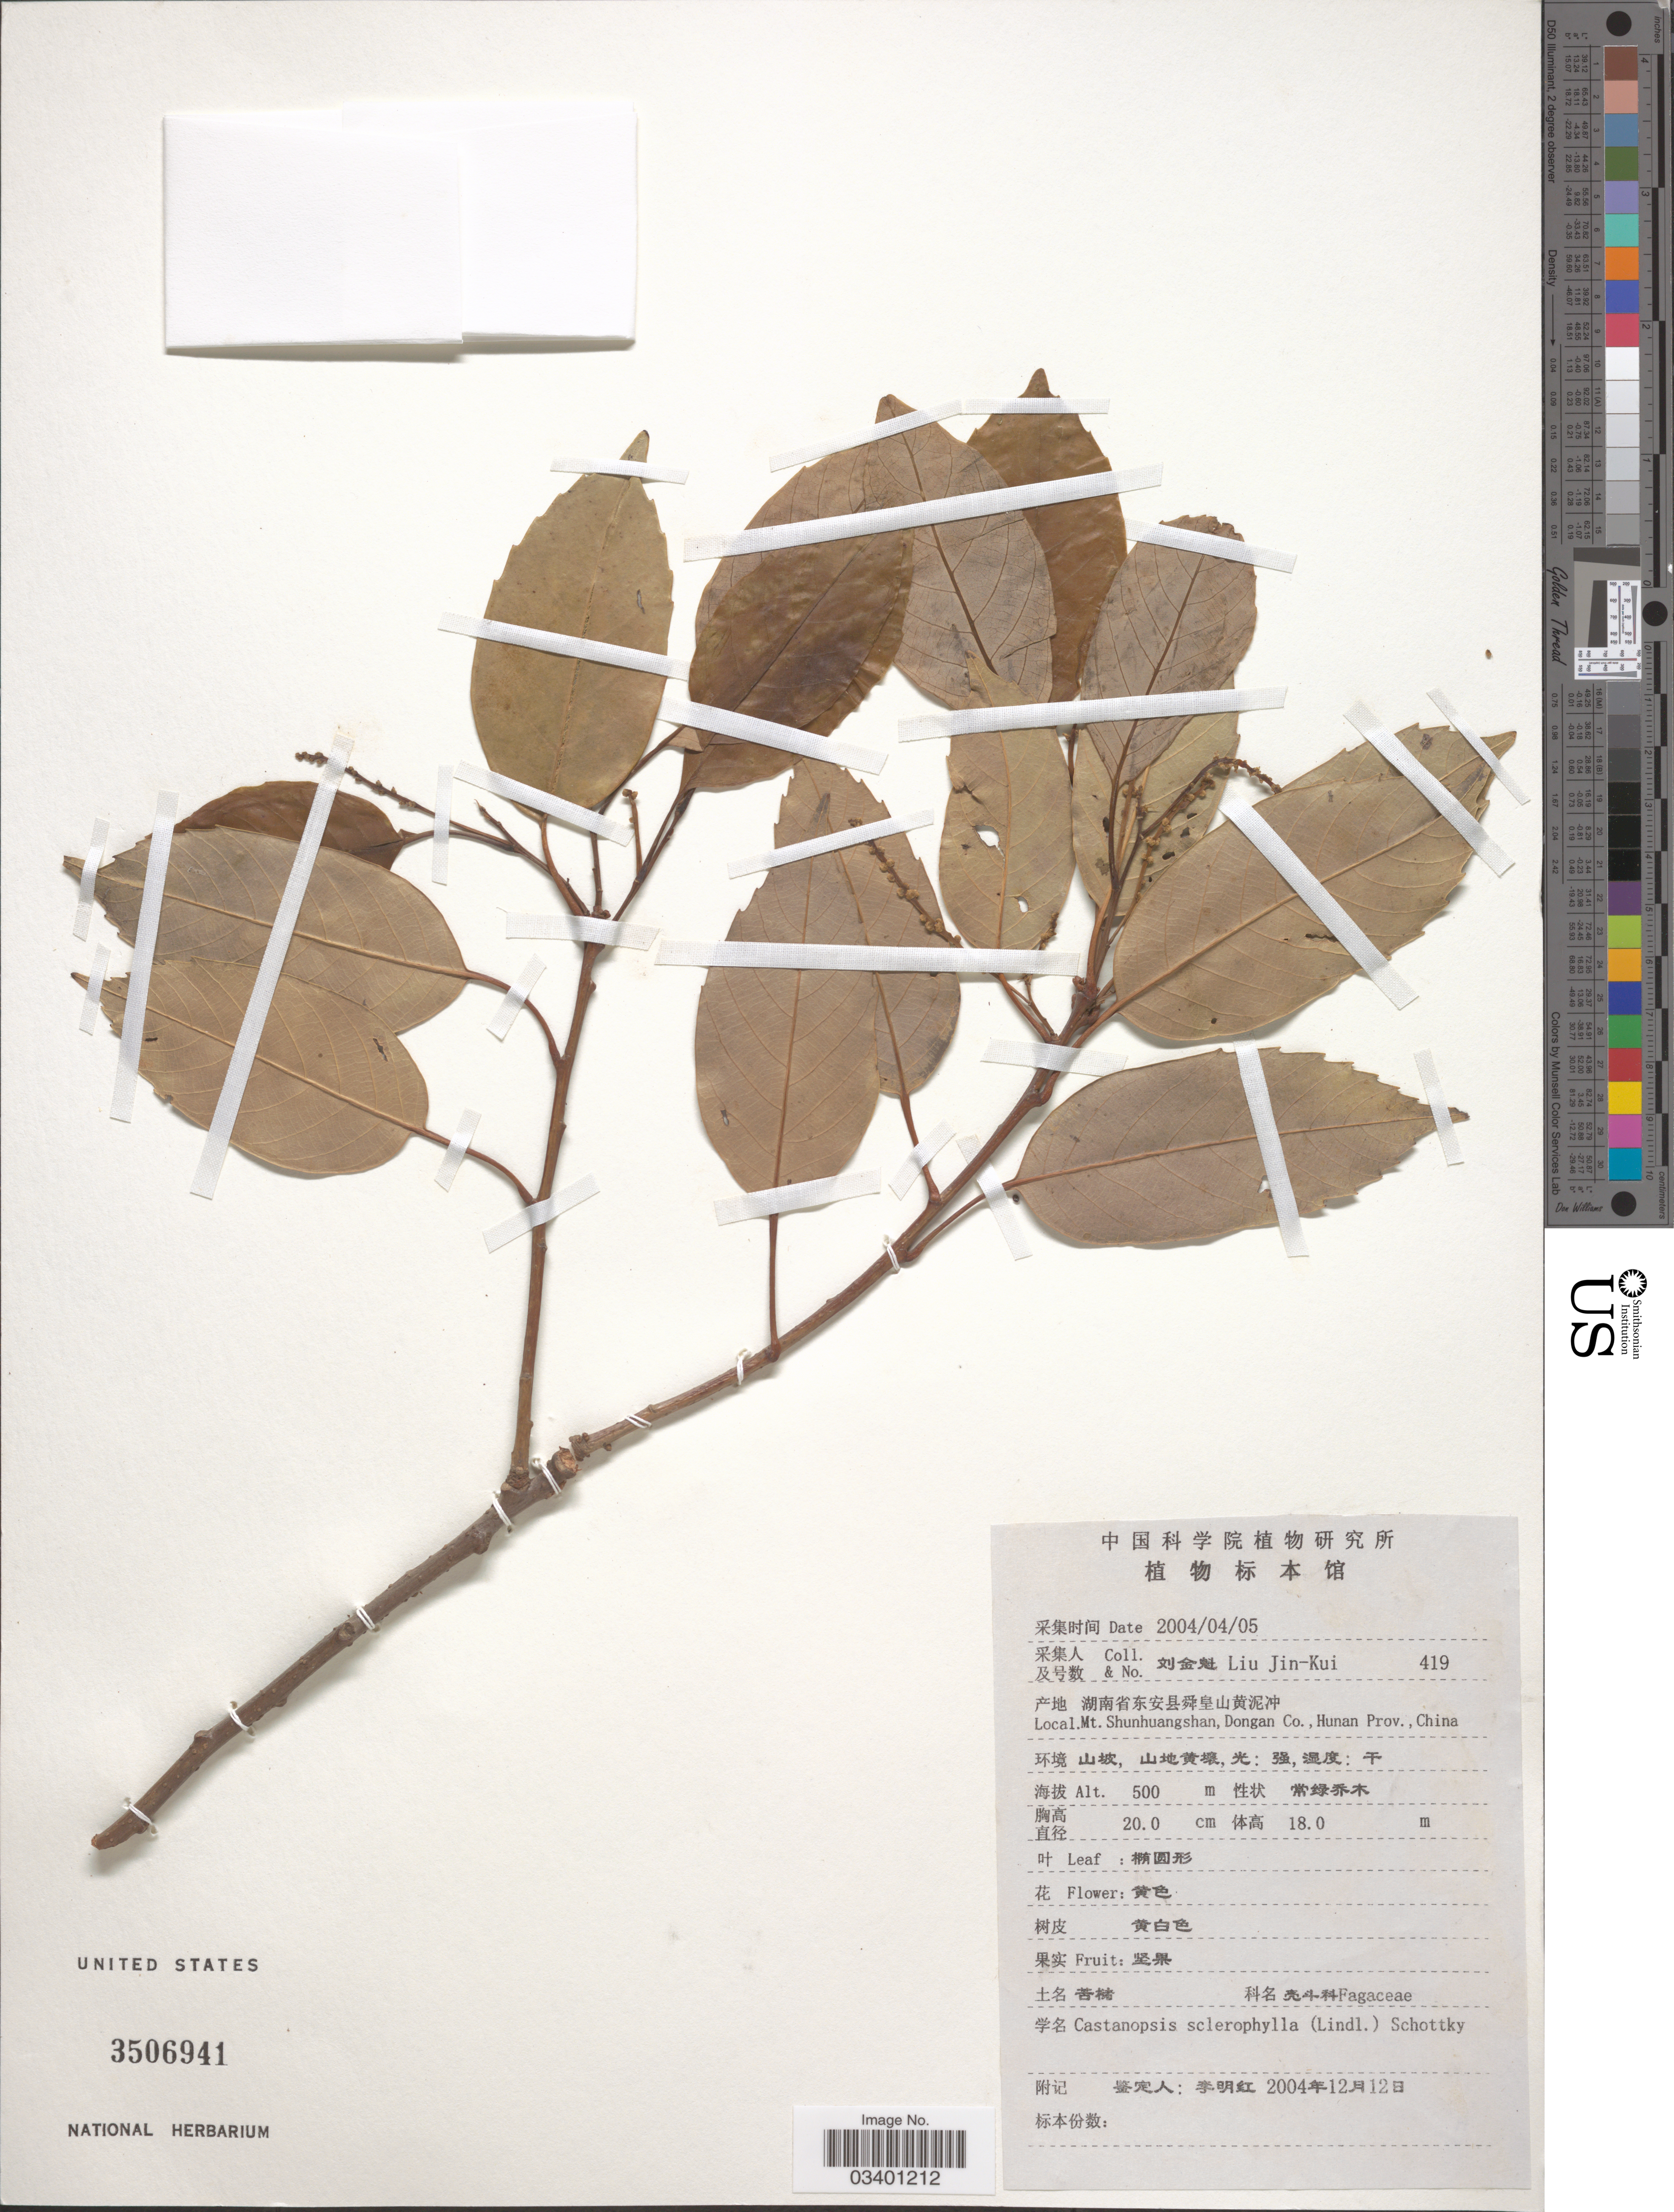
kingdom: Plantae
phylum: Tracheophyta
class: Magnoliopsida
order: Fagales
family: Fagaceae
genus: Castanopsis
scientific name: Castanopsis sclerophylla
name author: (Lindl.) Schottky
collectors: Liu Jin-Kui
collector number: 419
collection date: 2004-04-05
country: China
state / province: Hunan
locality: Mt. Shunhuangshan, Dongan Co.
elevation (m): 500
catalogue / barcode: US 3506941